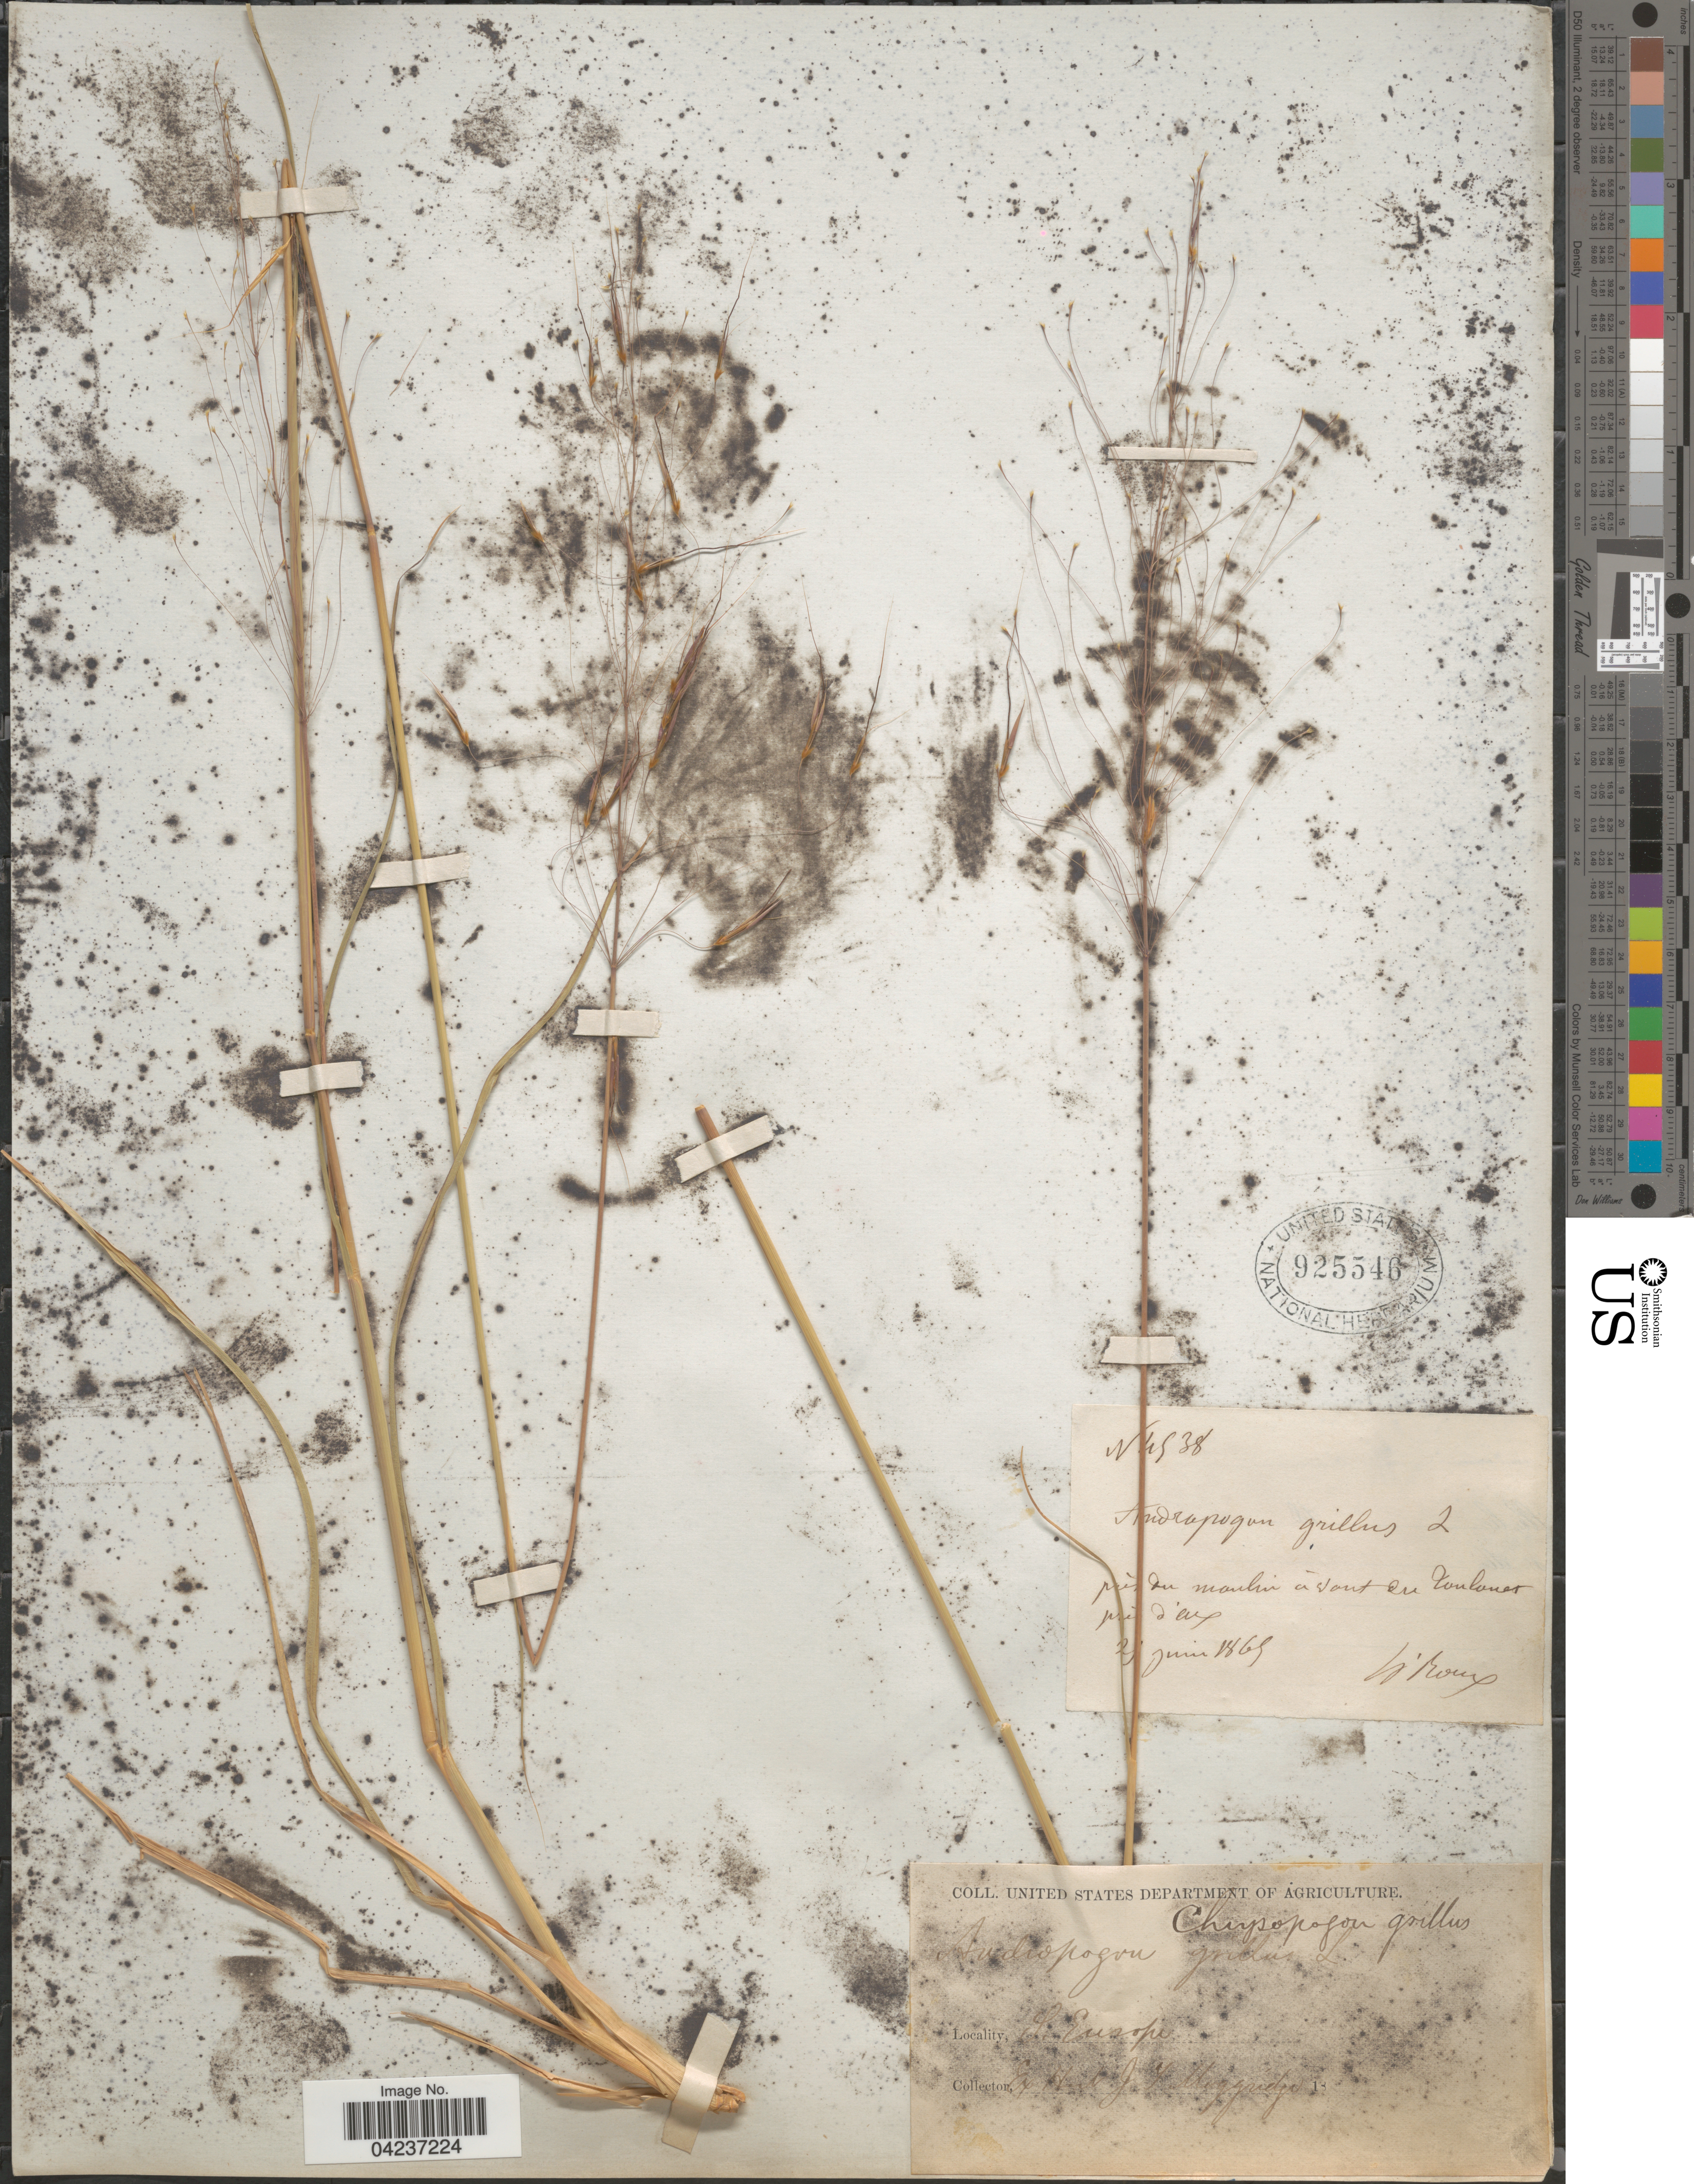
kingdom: Plantae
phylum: Tracheophyta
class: Liliopsida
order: Poales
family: Poaceae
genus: Chrysopogon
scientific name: Chrysopogon gryllus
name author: (L.) Trin.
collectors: N. Roux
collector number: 538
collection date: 1865-06-29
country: France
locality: Près du moulin avant du Toulon et près d'aux [interpreted]. S. Europe.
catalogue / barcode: US 925546